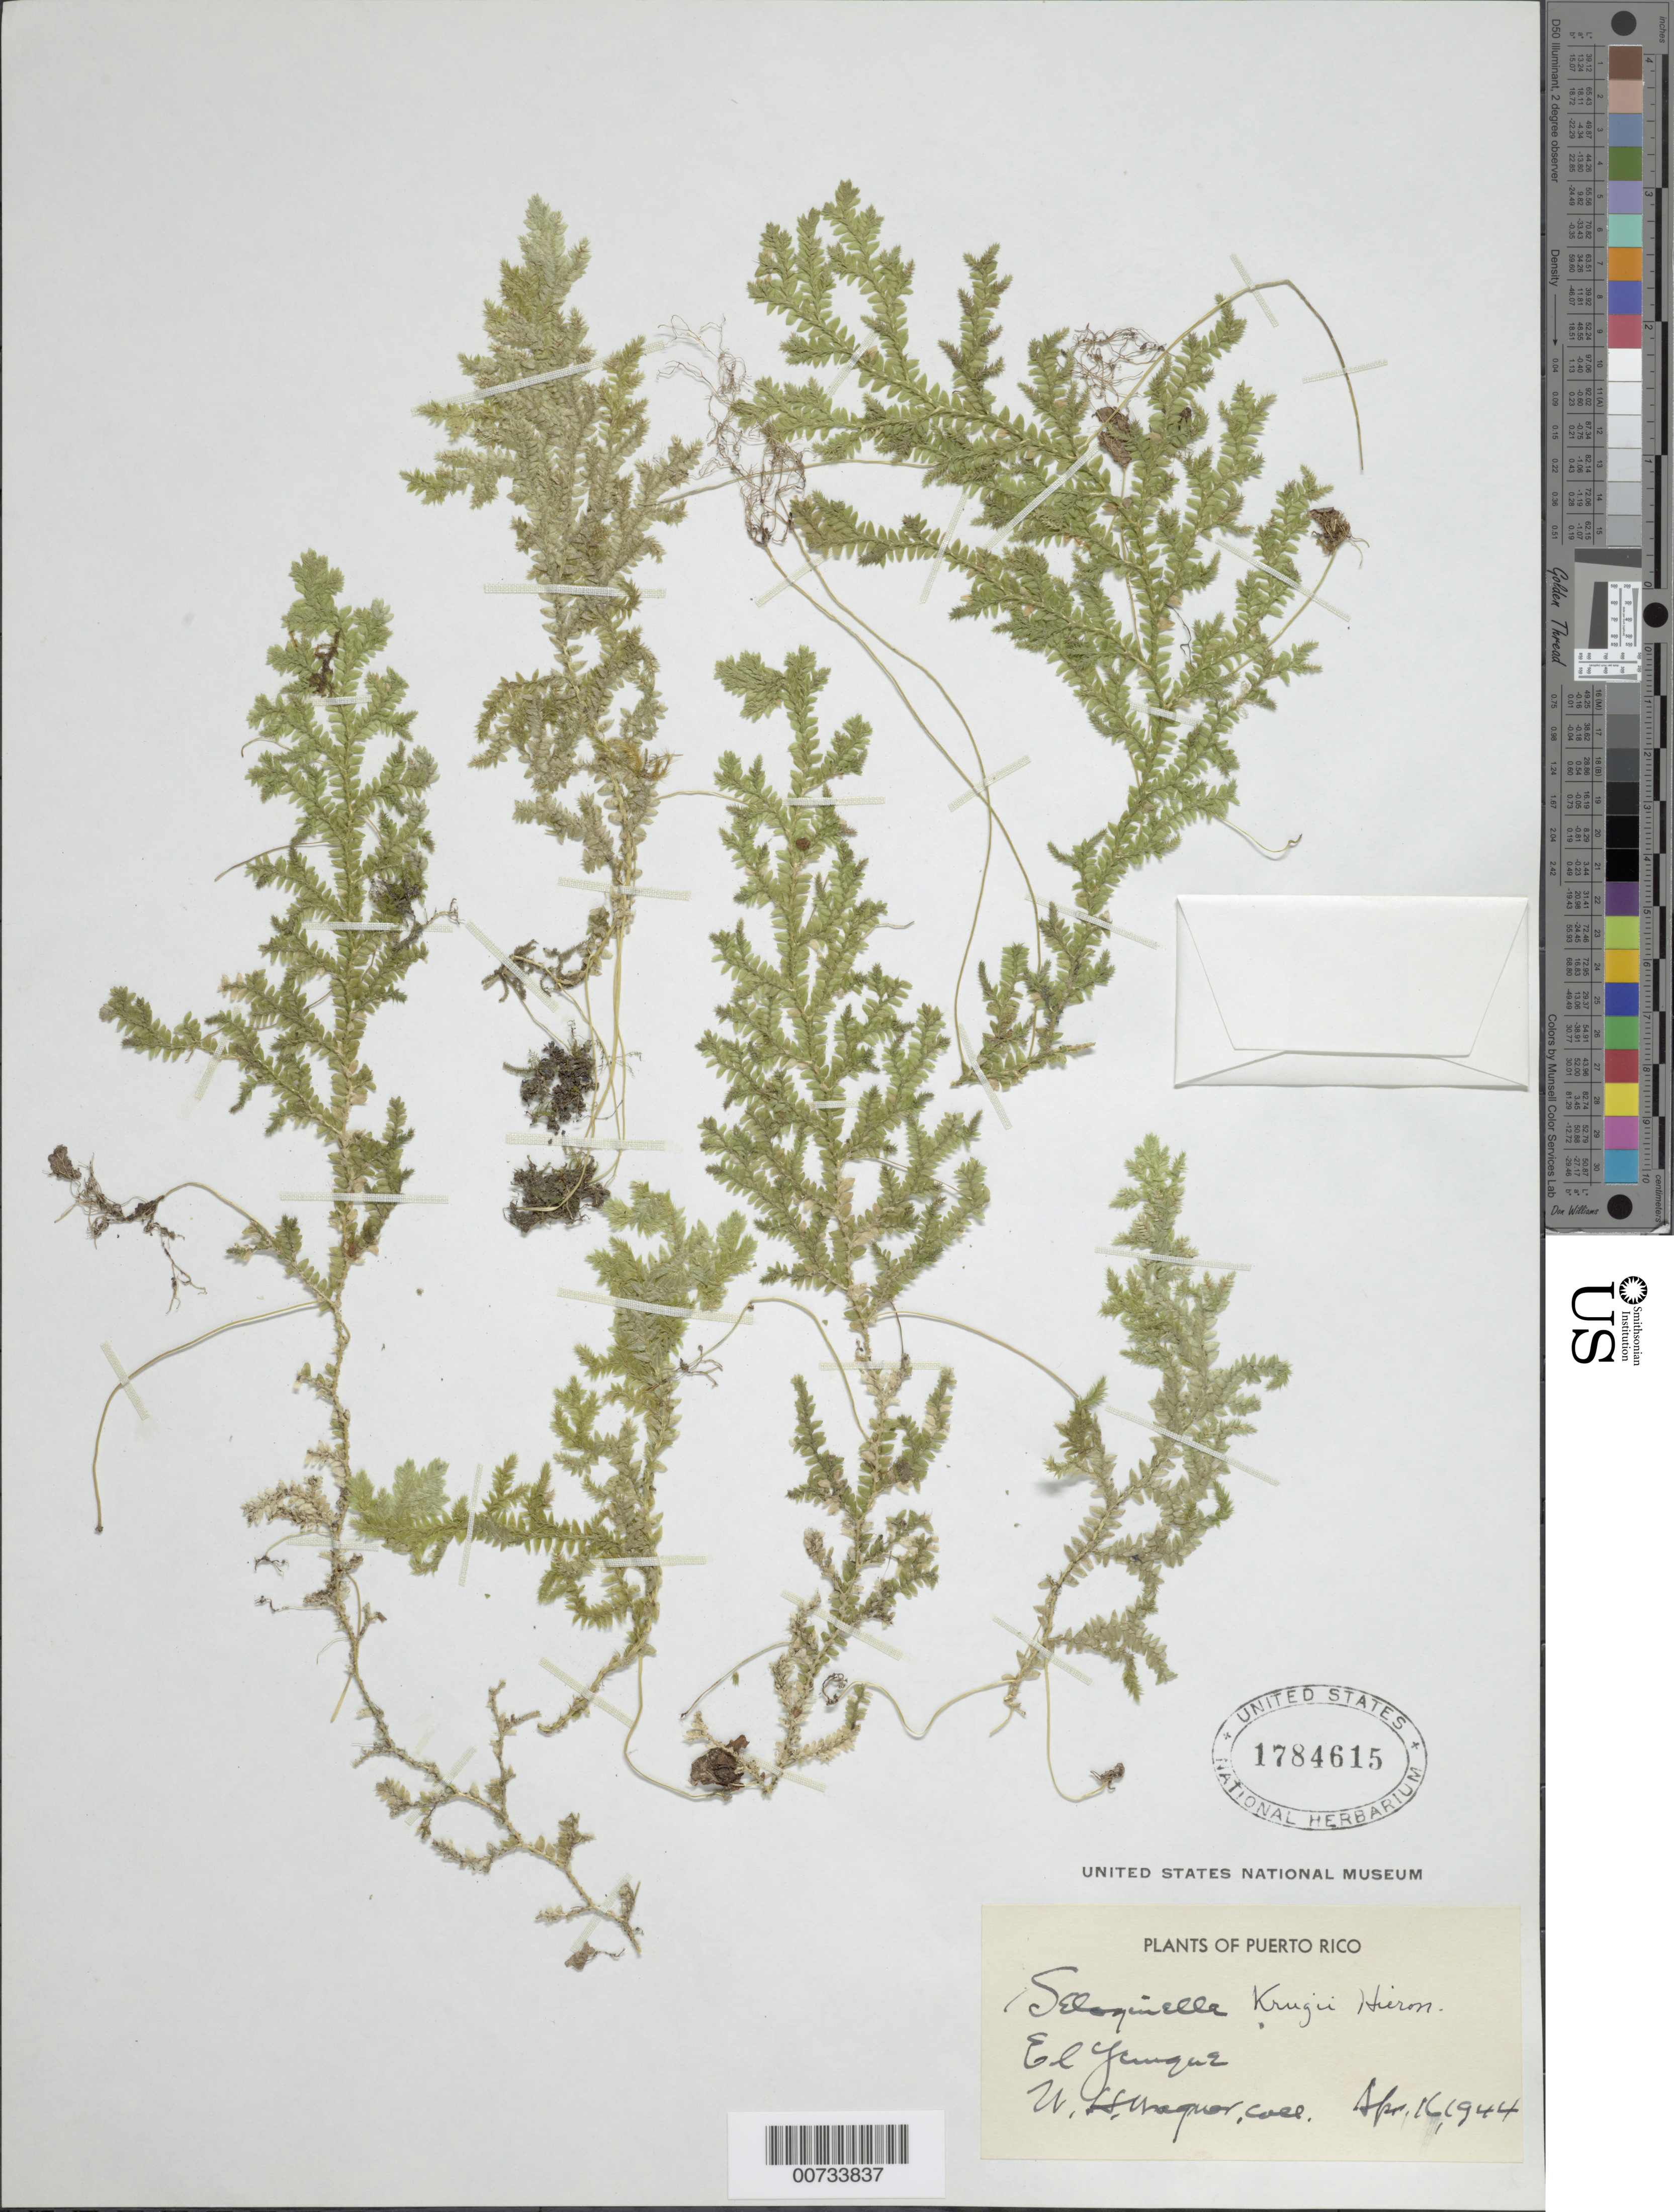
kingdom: Plantae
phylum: Tracheophyta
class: Lycopodiopsida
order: Selaginellales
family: Selaginellaceae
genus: Selaginella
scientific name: Selaginella krugii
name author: Hieron.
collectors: W. H. Wagner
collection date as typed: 16 Apr 1944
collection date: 1944-04-16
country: Puerto Rico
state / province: Río Grande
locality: El Yunque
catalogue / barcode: US 1784615